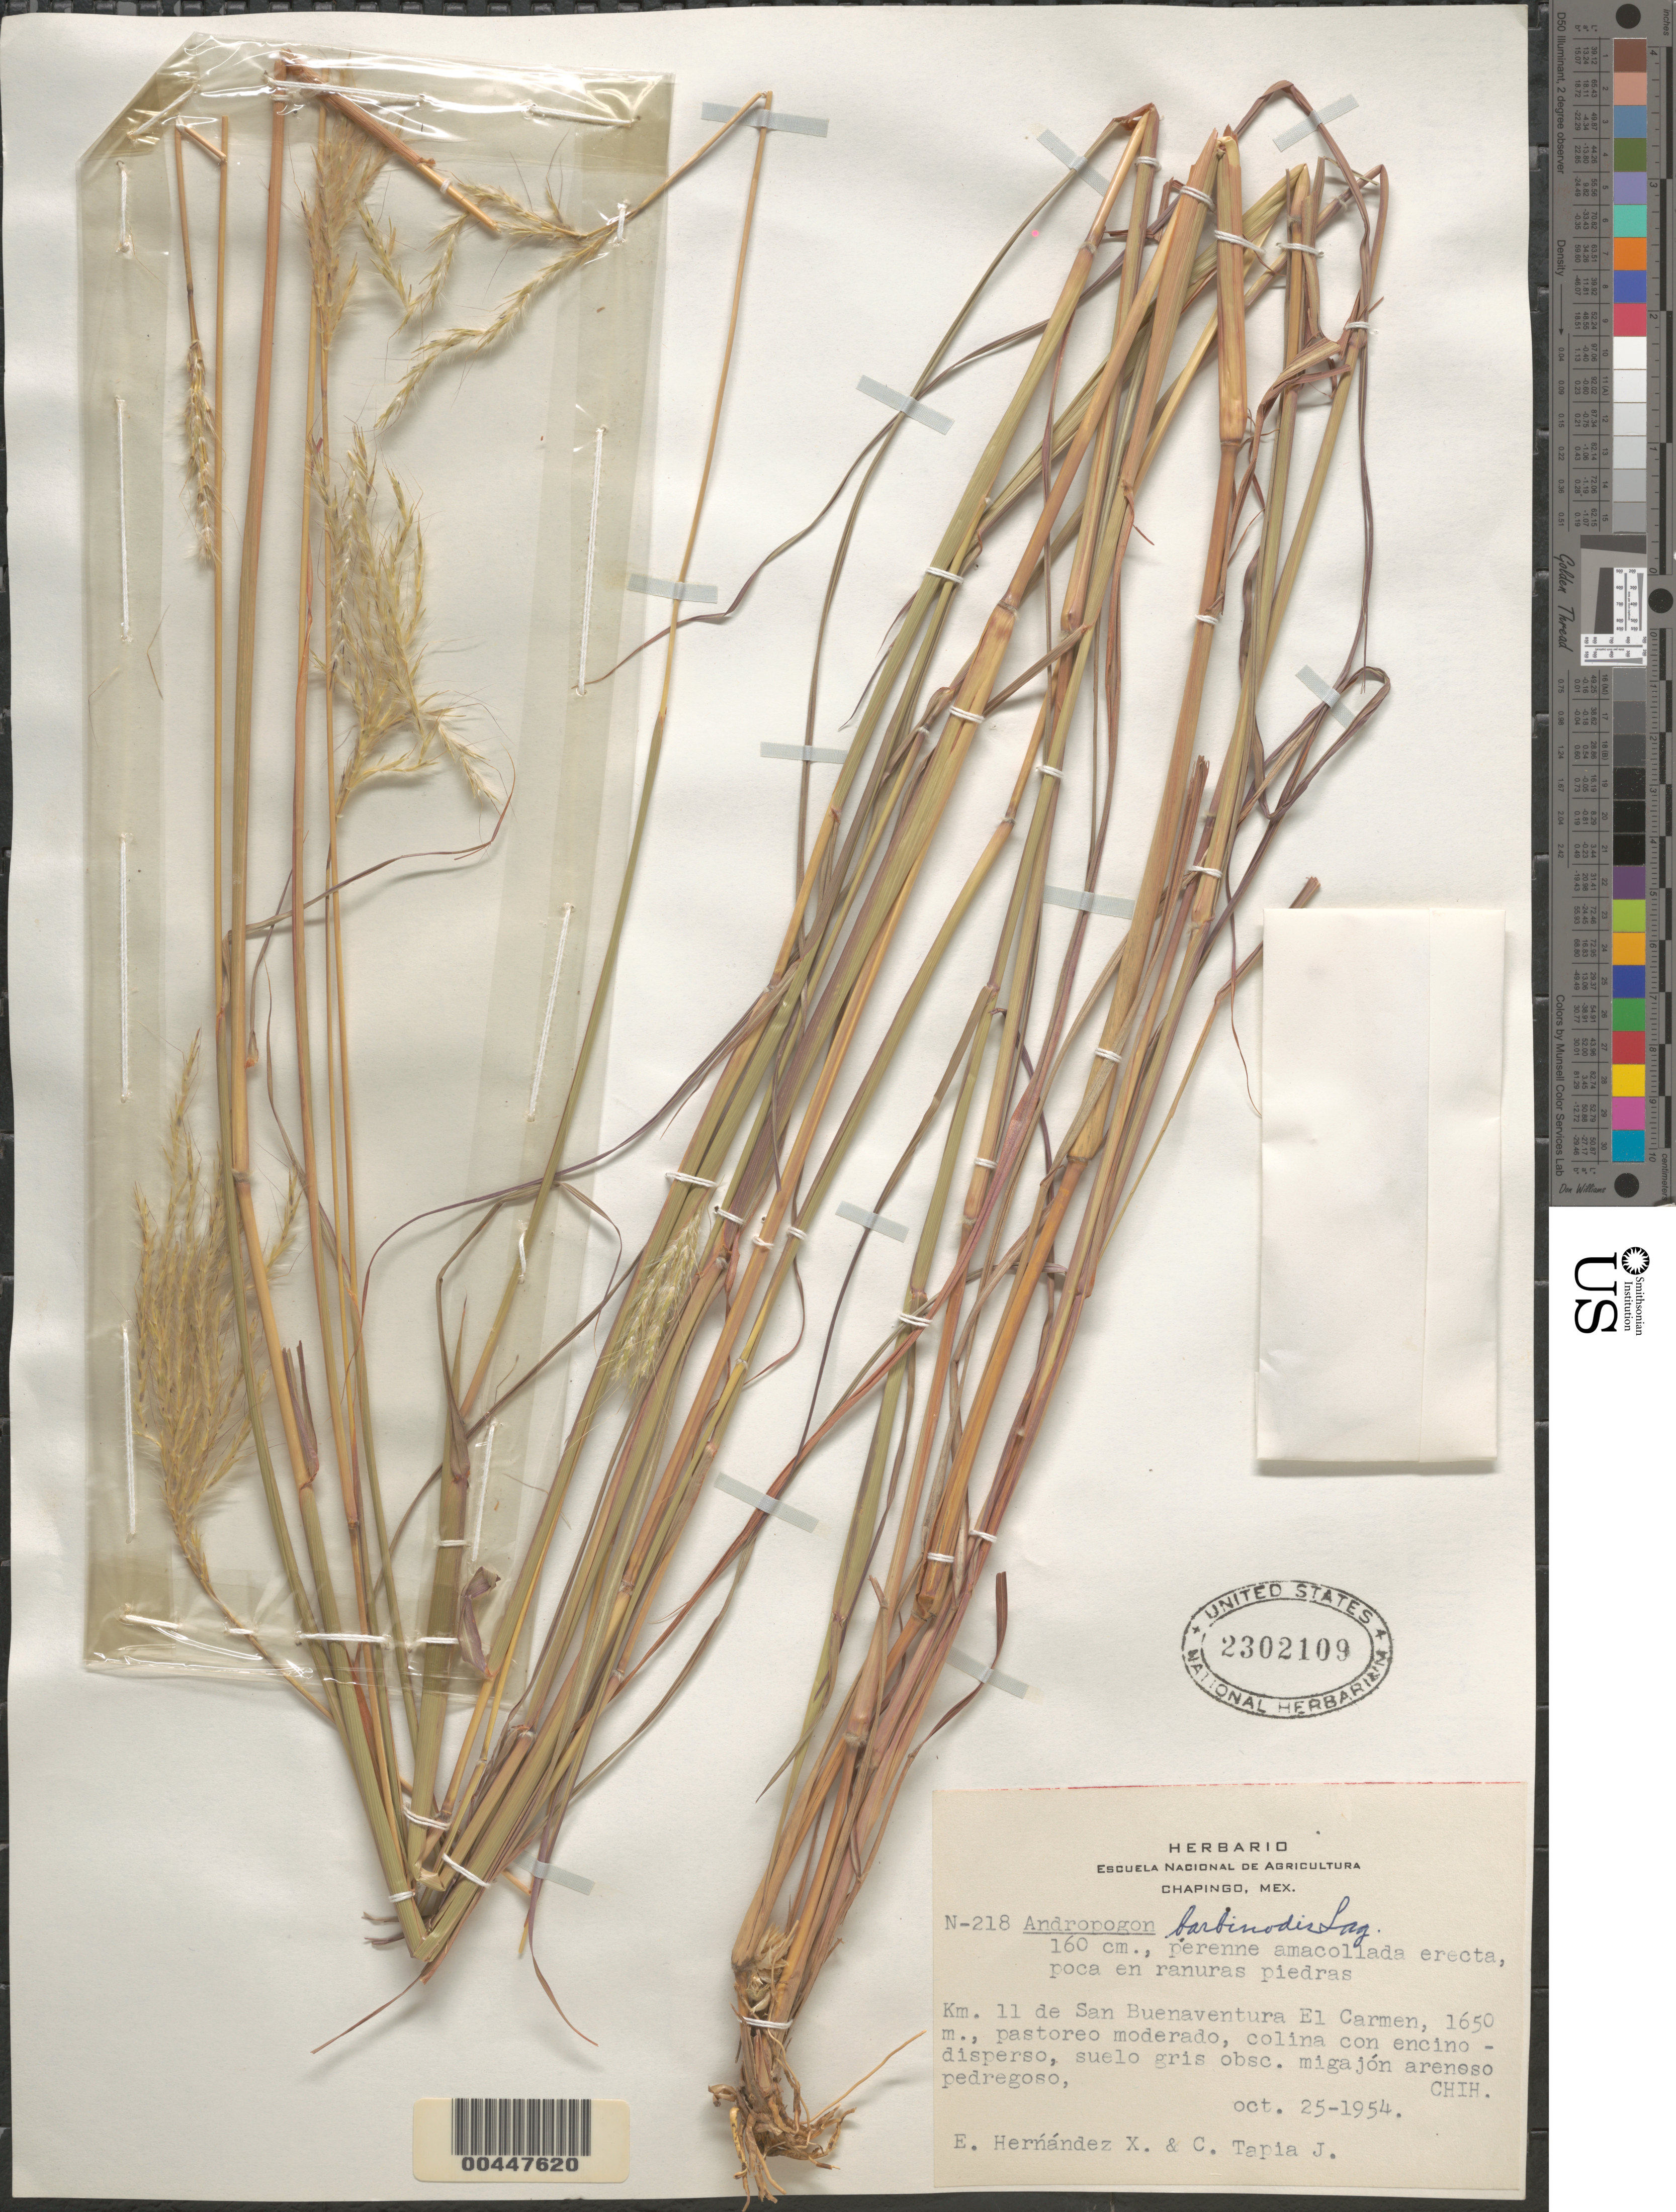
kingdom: Plantae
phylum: Tracheophyta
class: Liliopsida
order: Poales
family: Poaceae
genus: Andropogon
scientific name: Andropogon barbinodis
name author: Lag.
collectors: E. I. Hernández-X. & C. Tapia-J.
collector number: N-218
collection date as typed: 25 Oct 1954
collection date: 1954-10-25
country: Mexico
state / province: Chihuahua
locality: Km 11 de San Buenaventura El Carmen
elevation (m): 165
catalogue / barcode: US 2302109